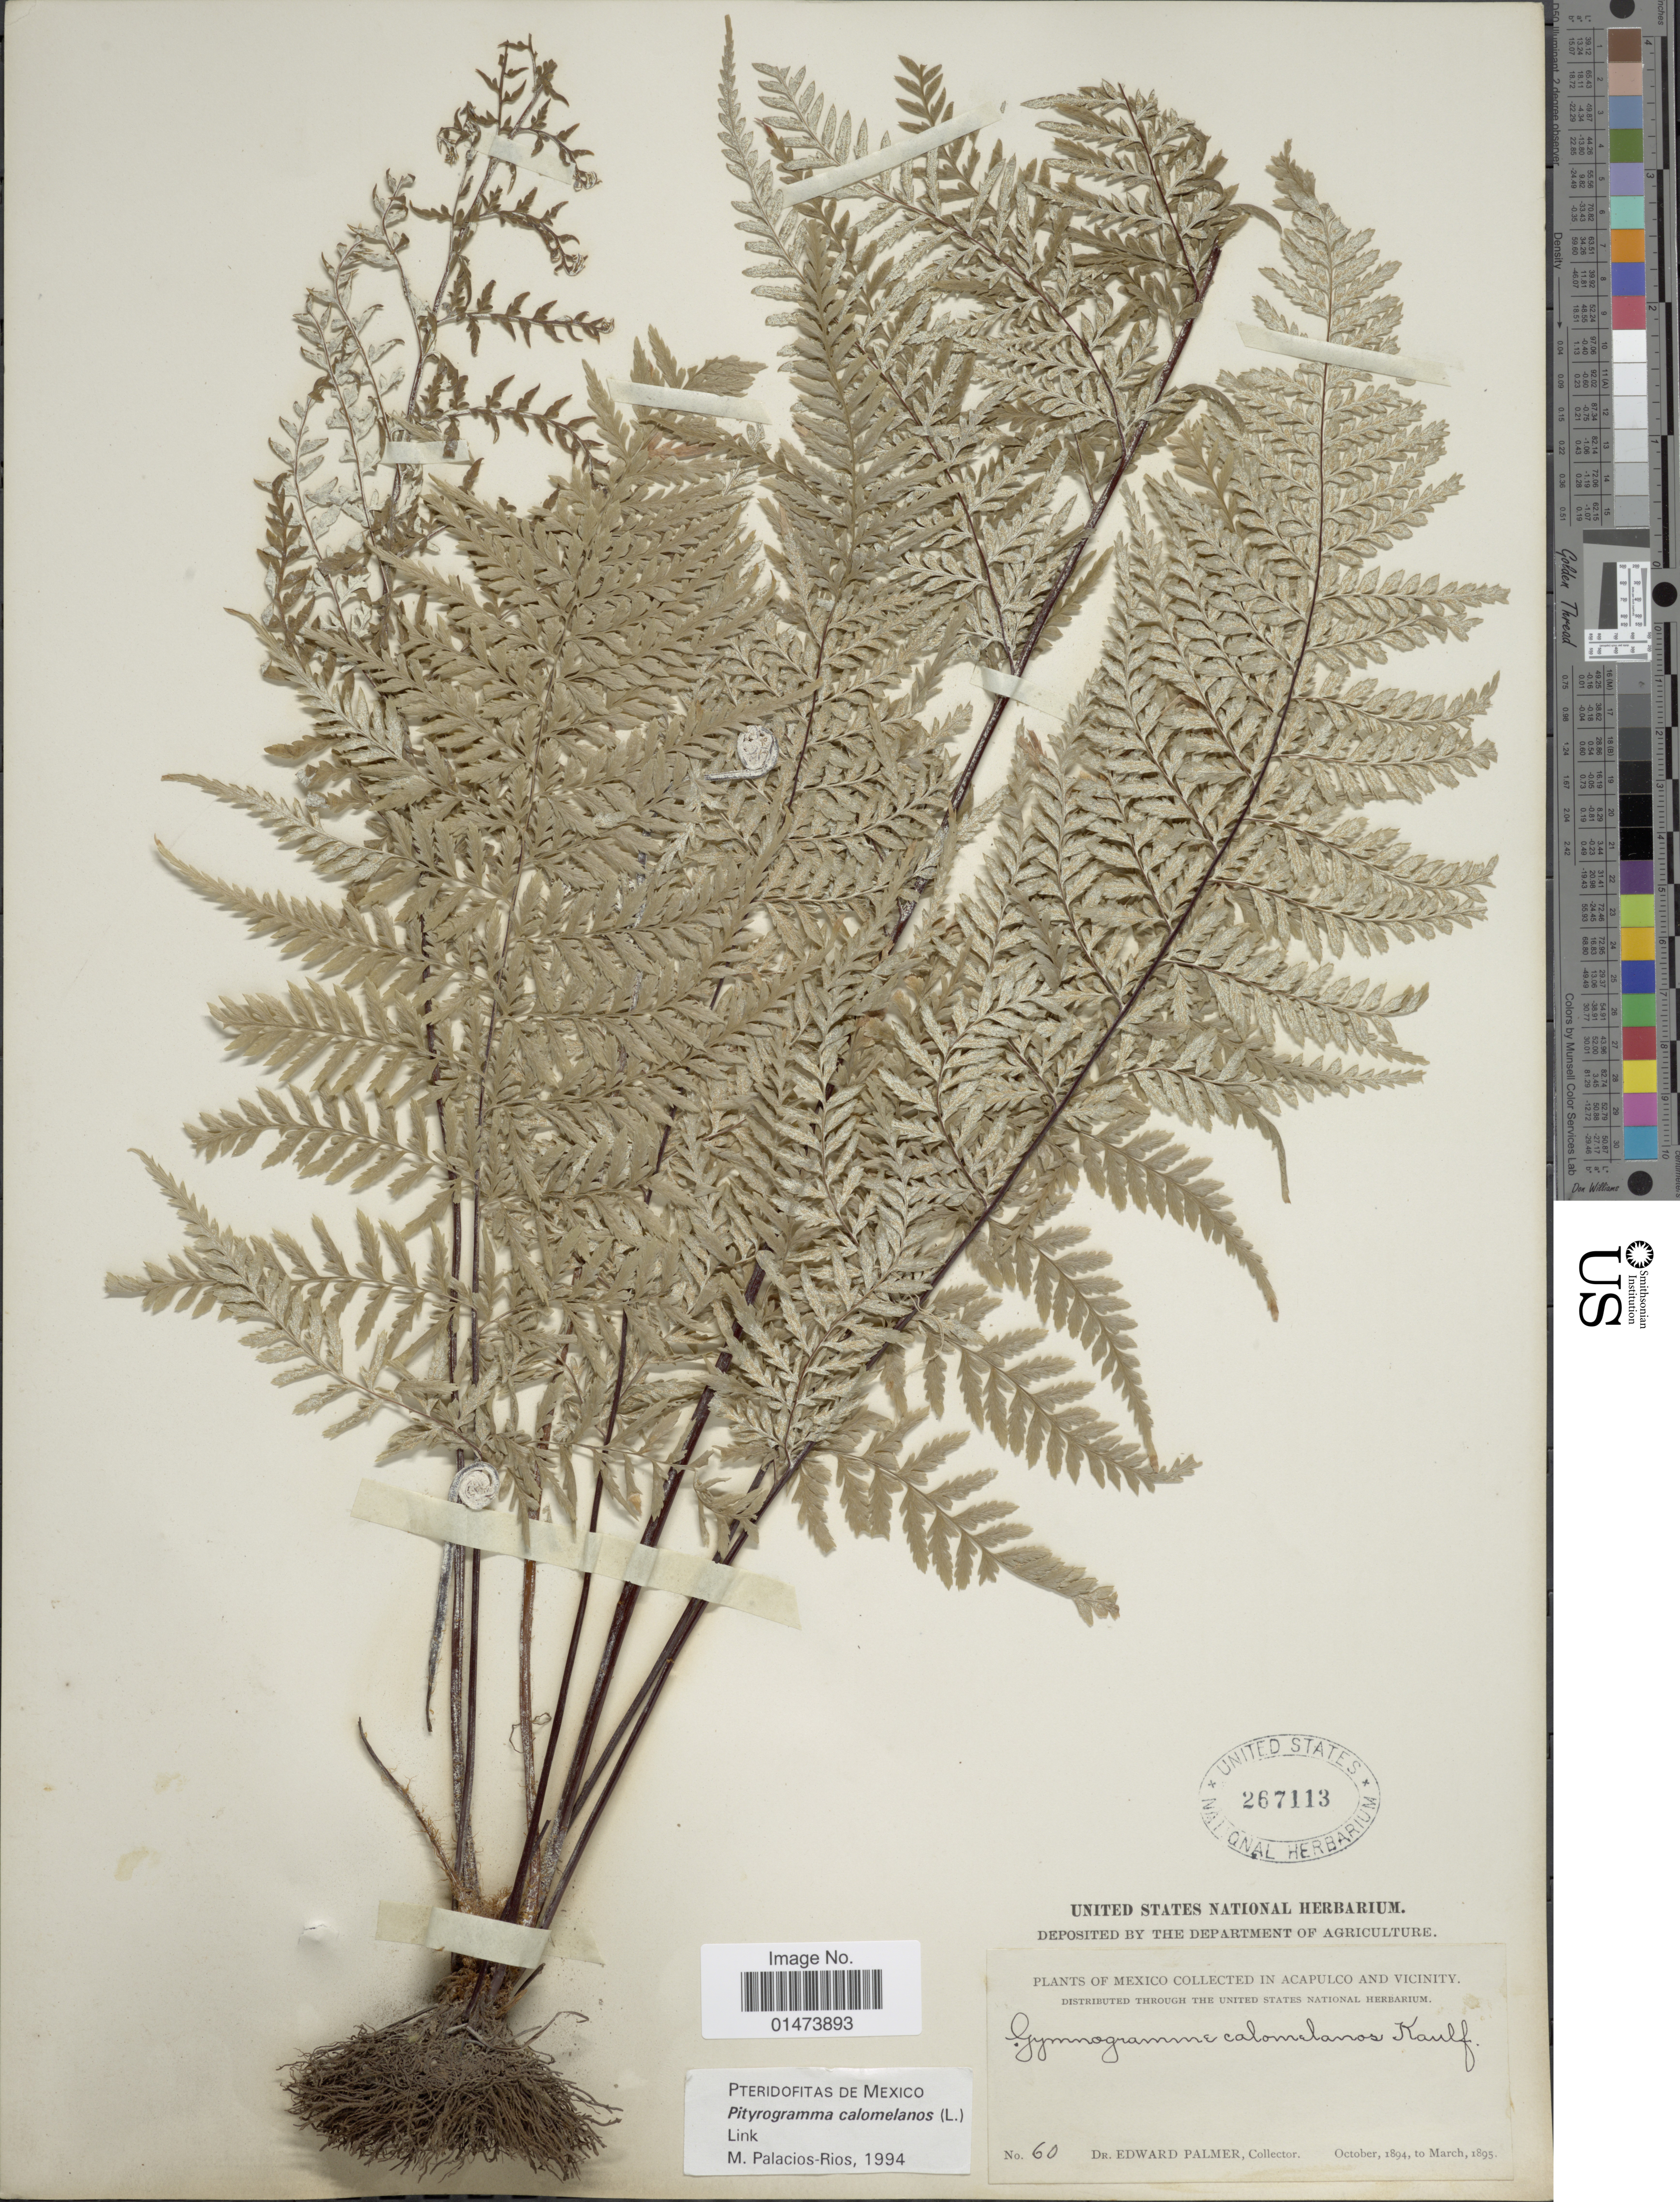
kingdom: Plantae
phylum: Tracheophyta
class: Polypodiopsida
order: Polypodiales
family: Pteridaceae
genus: Pityrogramma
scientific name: Pityrogramma calomelanos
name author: (L.) Link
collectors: E. Palmer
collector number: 60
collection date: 1894-10/1895-03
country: Mexico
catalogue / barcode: US 267113